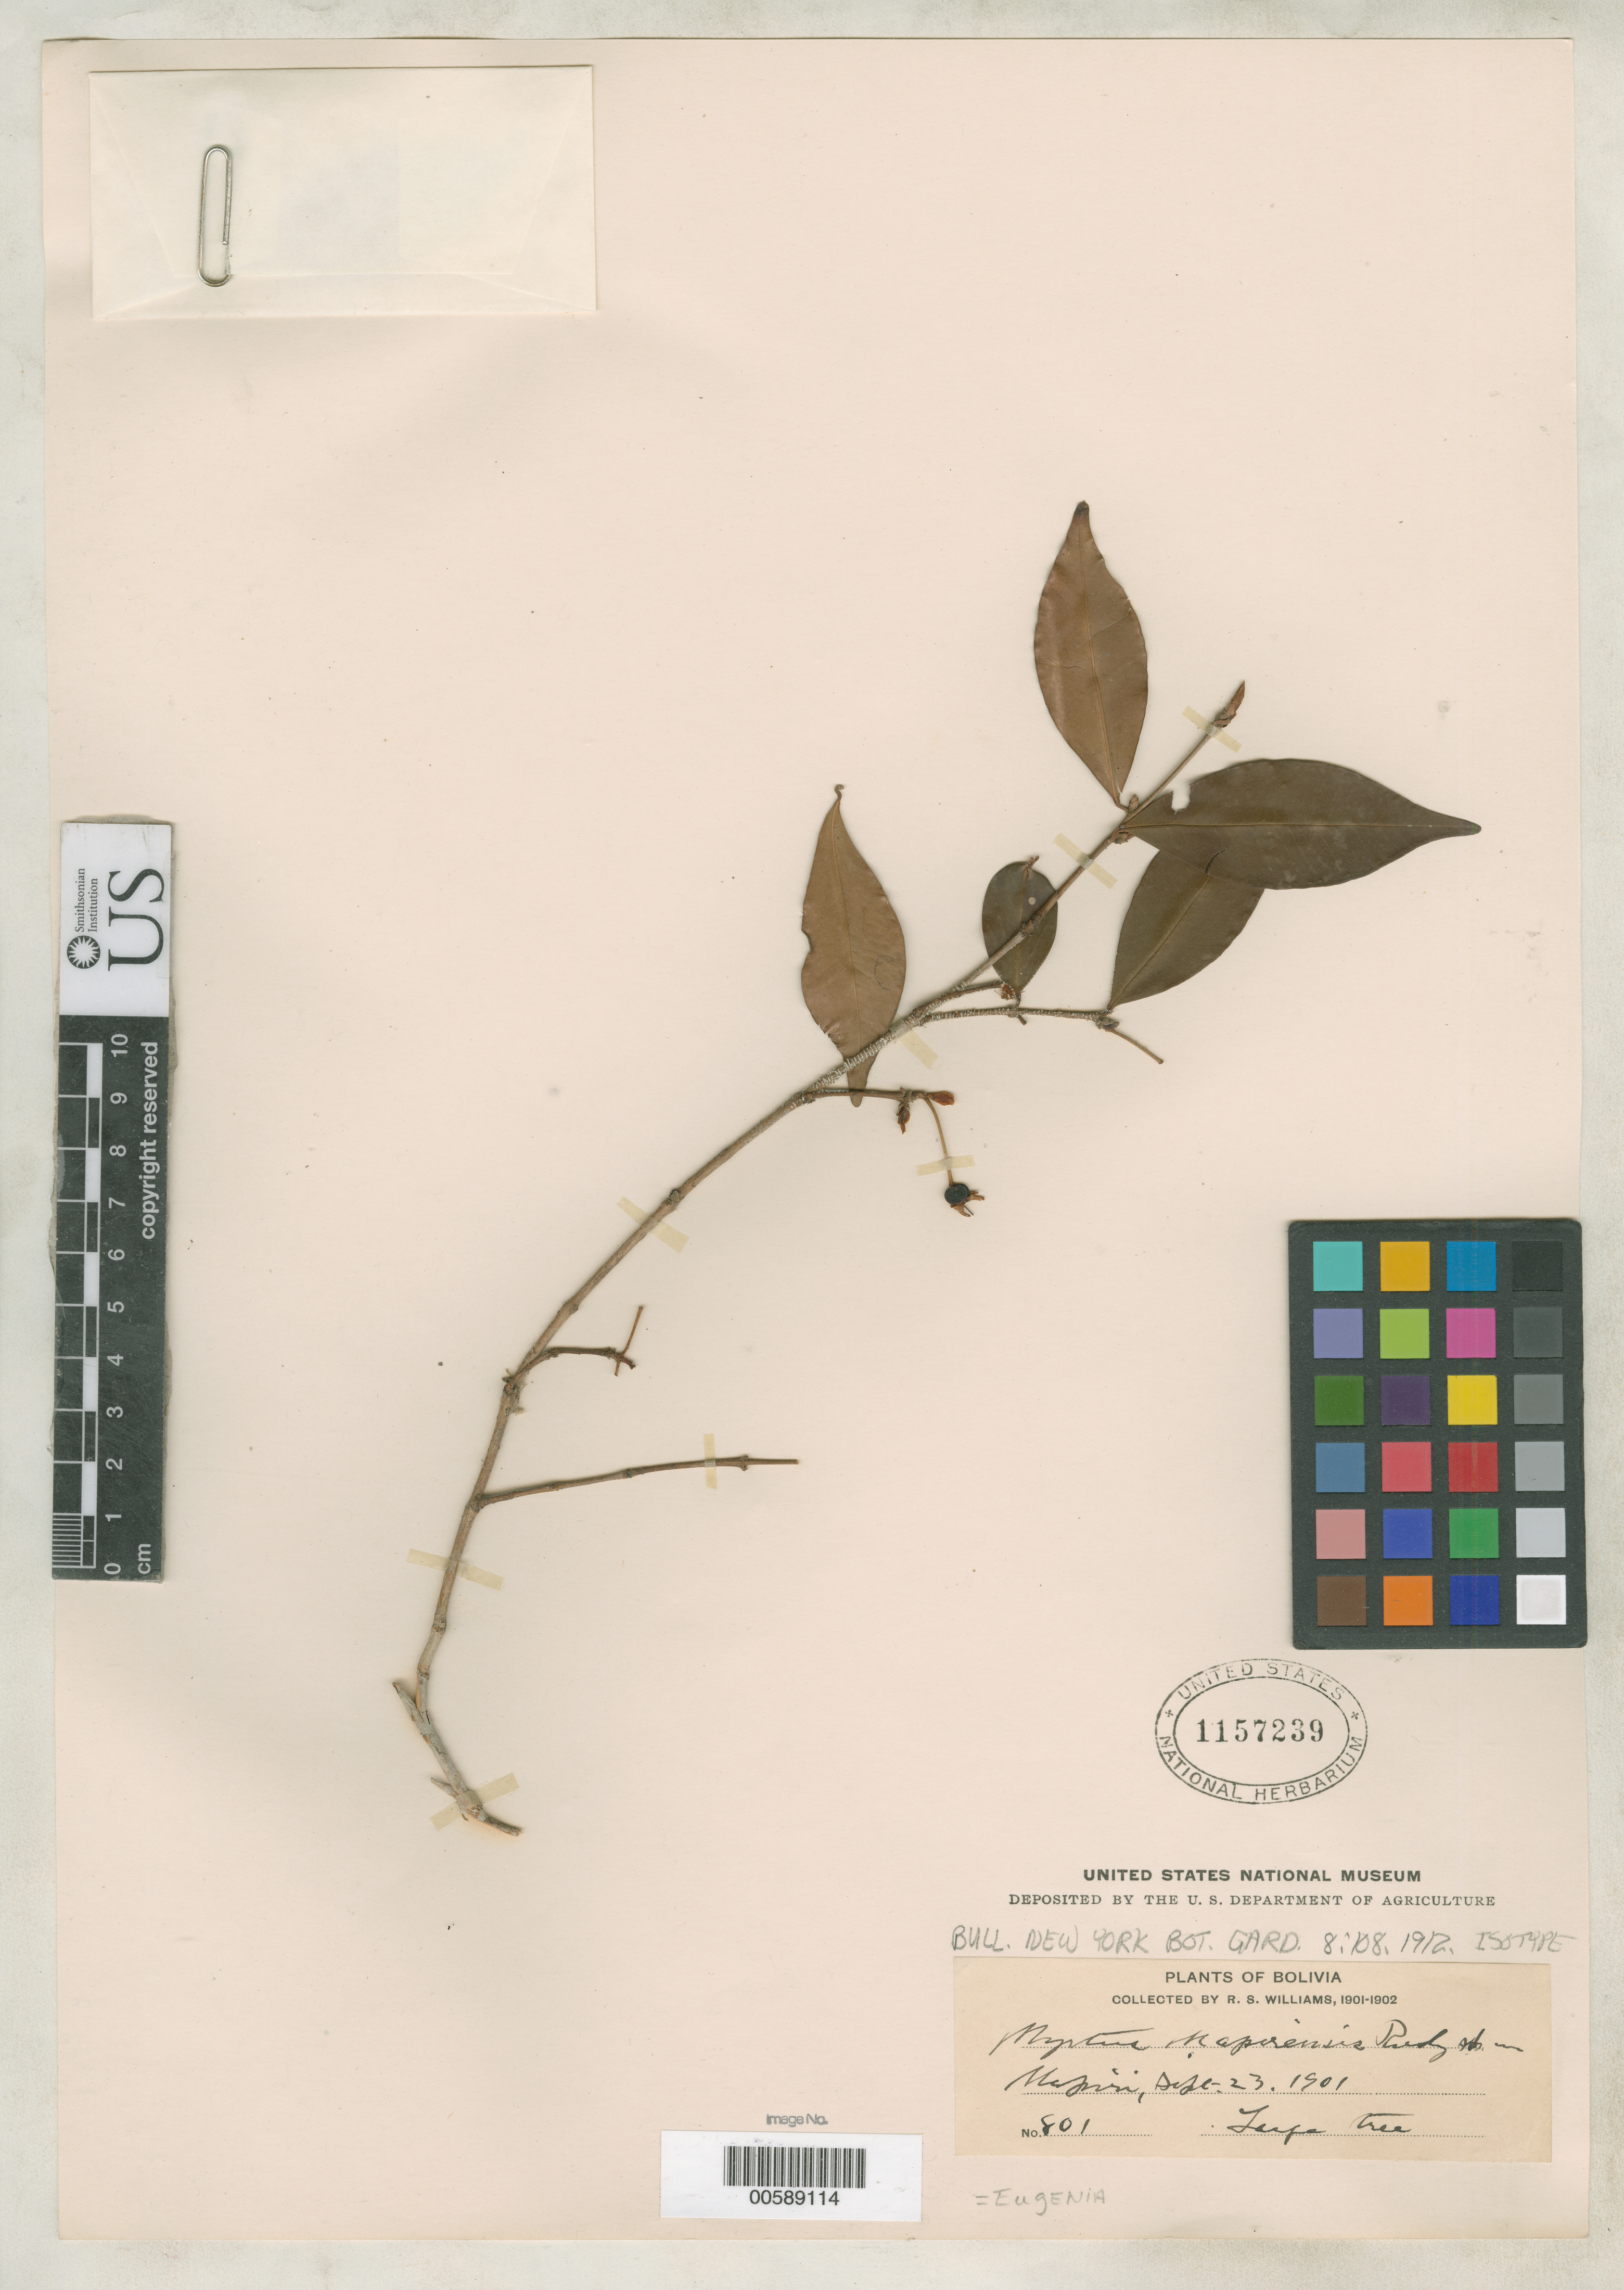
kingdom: Plantae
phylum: Tracheophyta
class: Magnoliopsida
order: Myrtales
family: Myrtaceae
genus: Myrtus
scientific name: Myrtus mapirensis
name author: Rusby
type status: Isotype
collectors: R. S. Williams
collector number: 801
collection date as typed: Sep. 23, 1901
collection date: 1901-09-23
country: Bolivia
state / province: La Páz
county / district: Larecaja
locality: Mapiri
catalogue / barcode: US 1157239